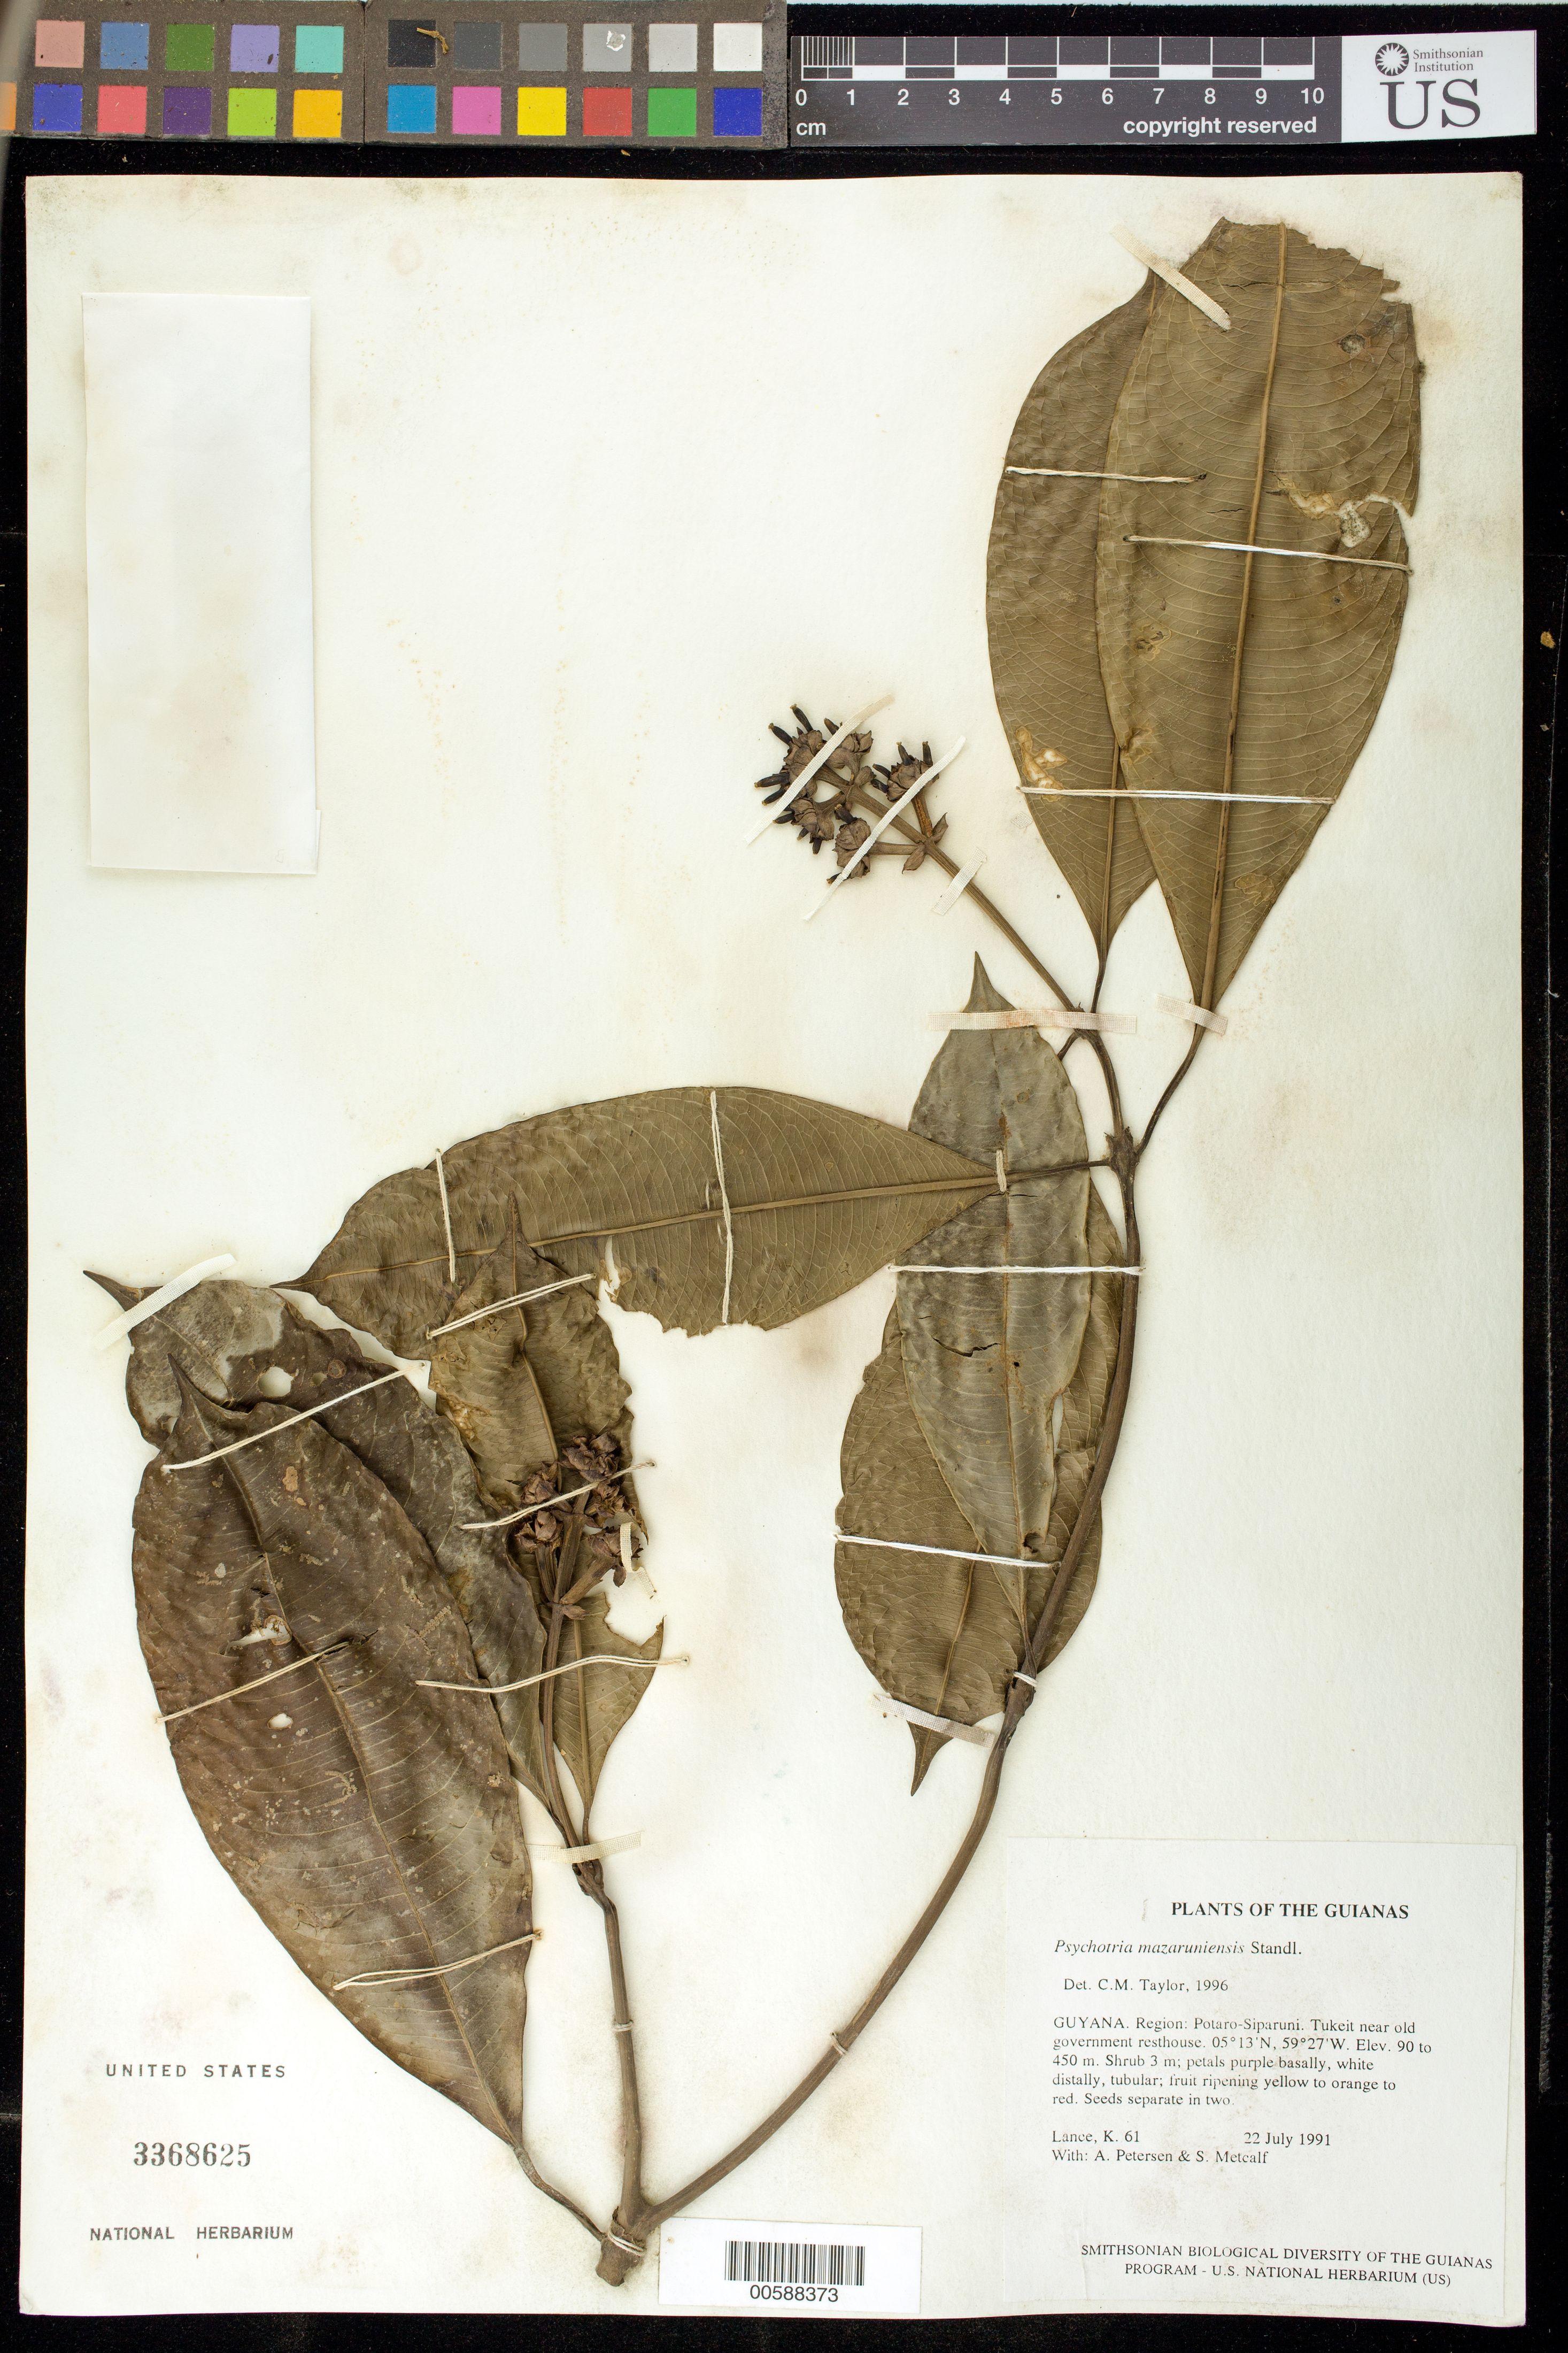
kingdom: Plantae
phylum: Tracheophyta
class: Magnoliopsida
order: Gentianales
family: Rubiaceae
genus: Palicourea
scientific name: Palicourea jenmanii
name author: (Wernham) Delprete & J.H. Kirkbr.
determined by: Kirkbride, J. H., Jr.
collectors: K. Lance, A. Petersen & S. Metcalf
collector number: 61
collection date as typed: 22 July 1991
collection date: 1991-07-22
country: Guyana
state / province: Potaro-Siparuni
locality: Tukeit near old government resthouse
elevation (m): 90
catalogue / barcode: US 3368625